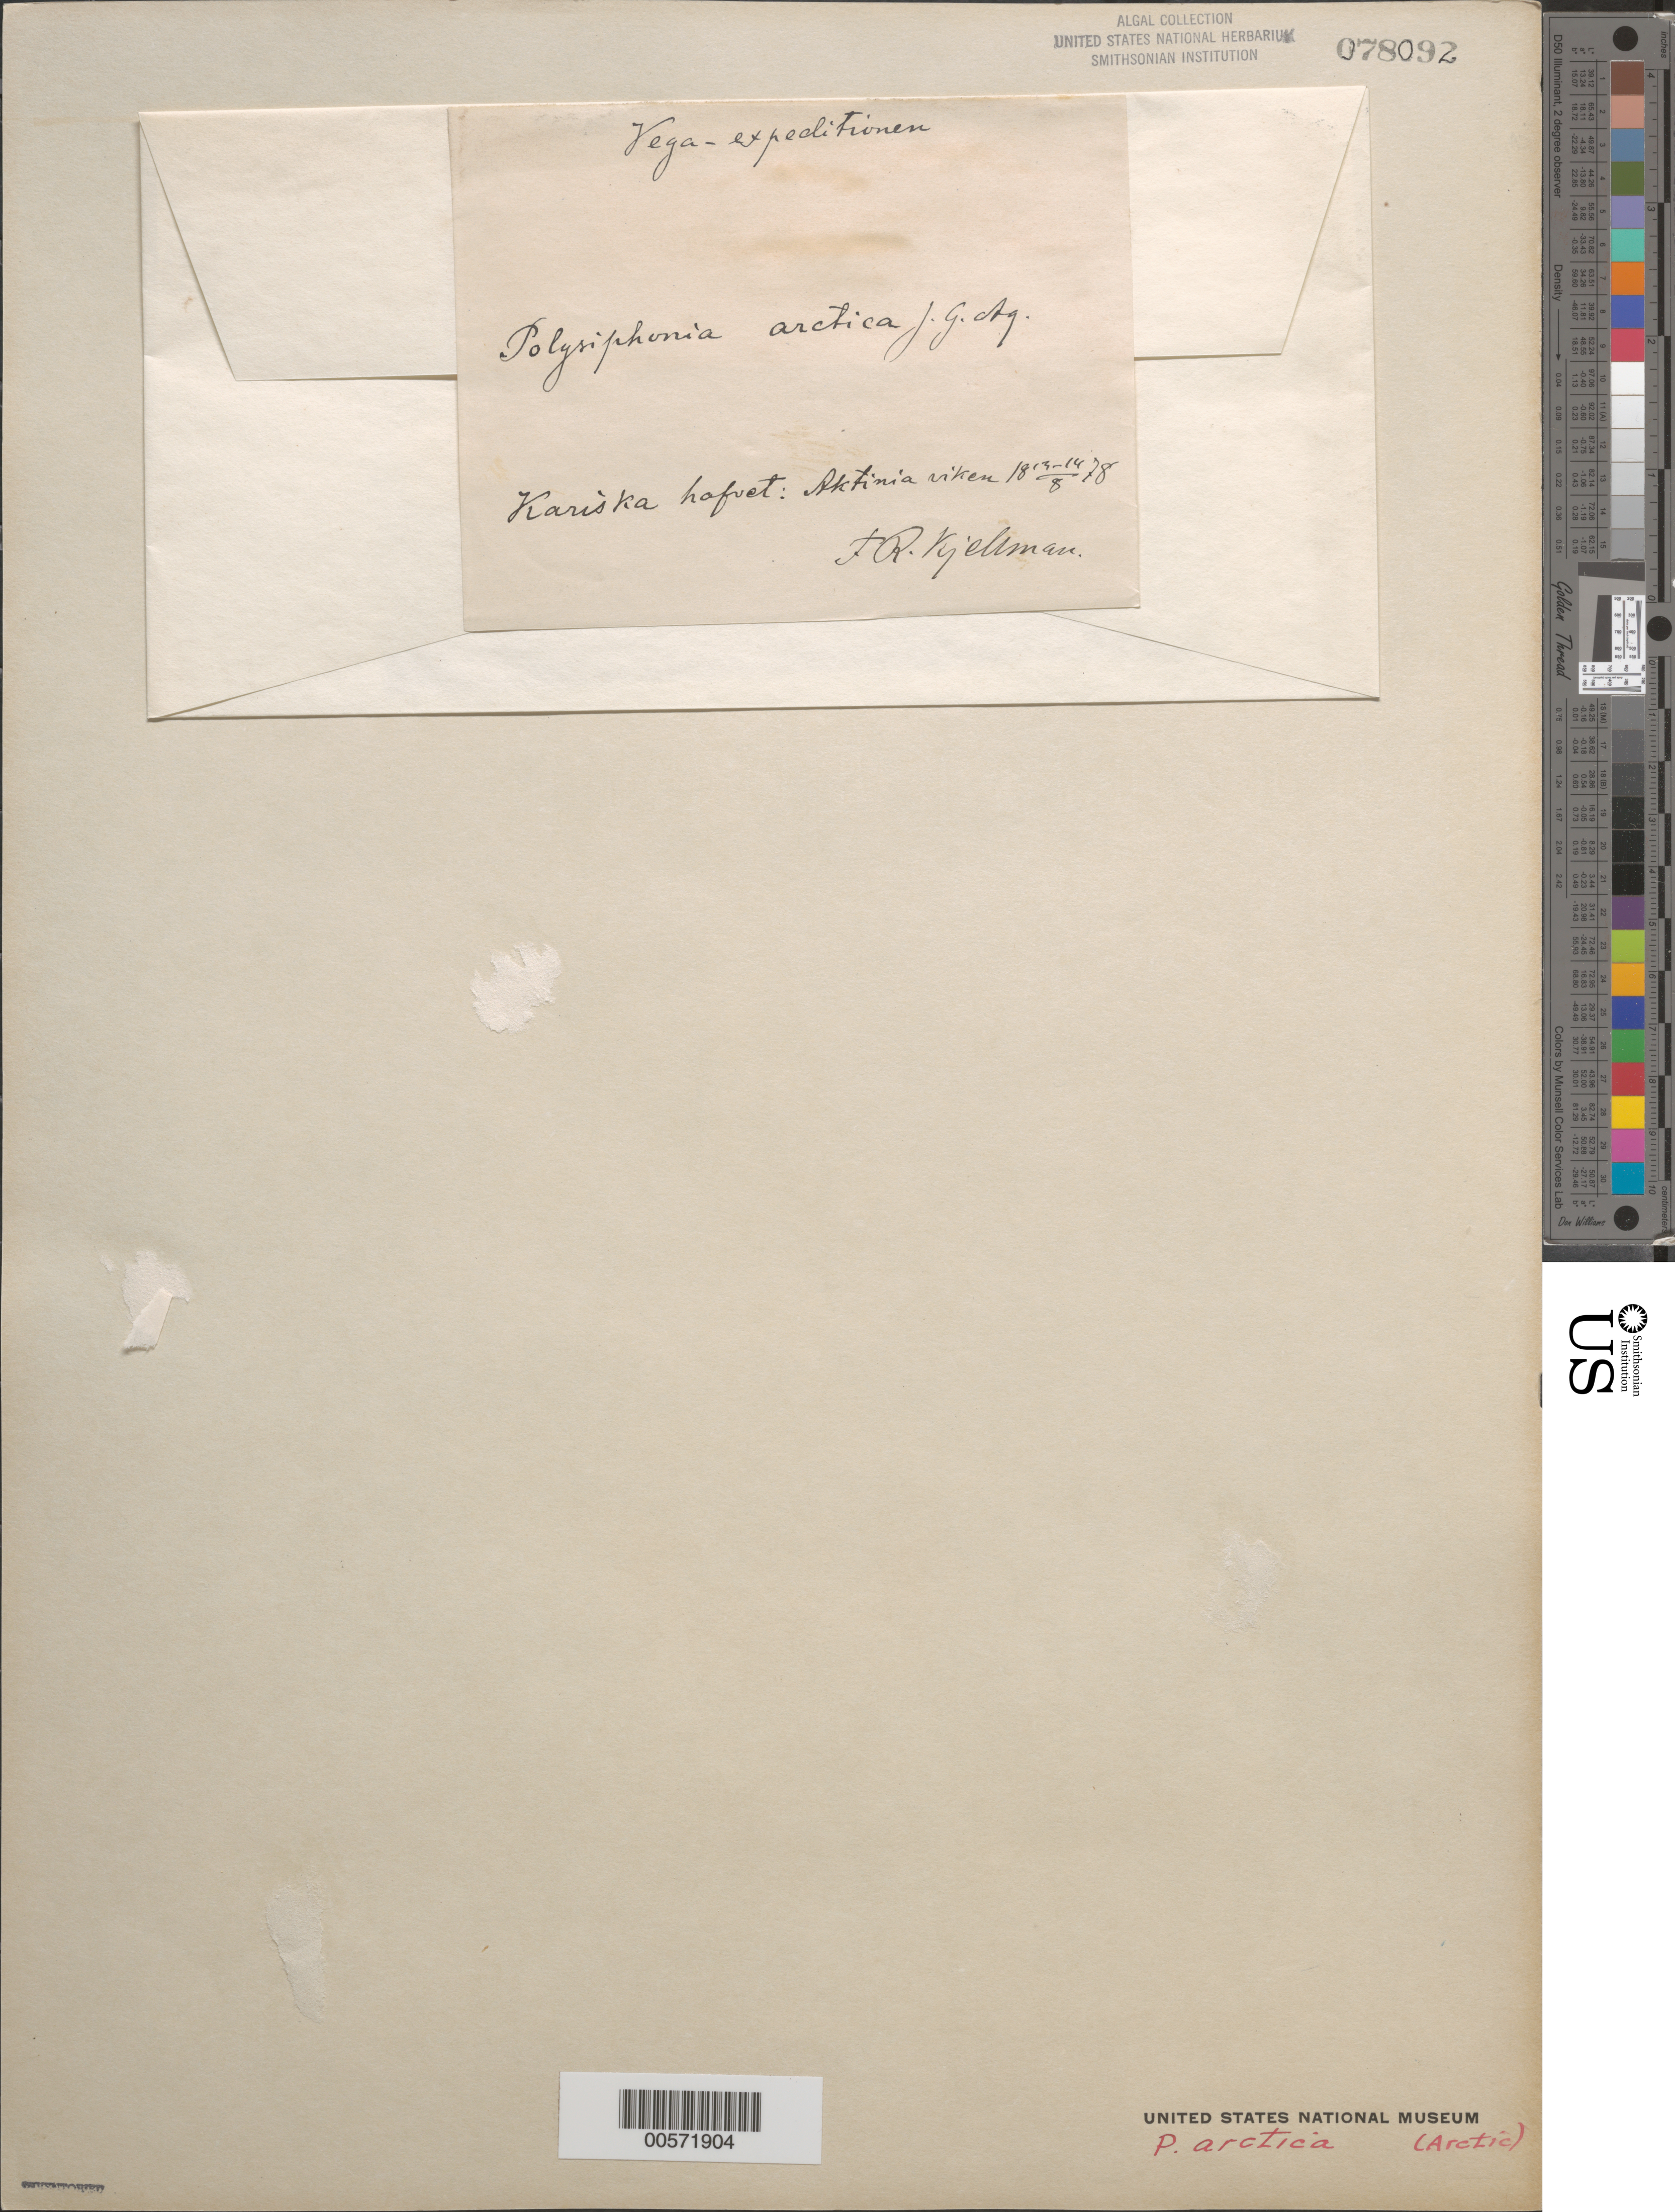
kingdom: Plantae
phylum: Rhodophyta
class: Florideophyceae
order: Ceramiales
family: Rhodomelaceae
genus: Savoiea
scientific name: Savoiea arctica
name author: (J. Agardh) M.J. Wynne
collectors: F. R. Kjellman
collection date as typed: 13 Aug 1878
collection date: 1878-08-13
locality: Kariska hafvet, aktinia viken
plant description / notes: Vega Expedition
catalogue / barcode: US 78092